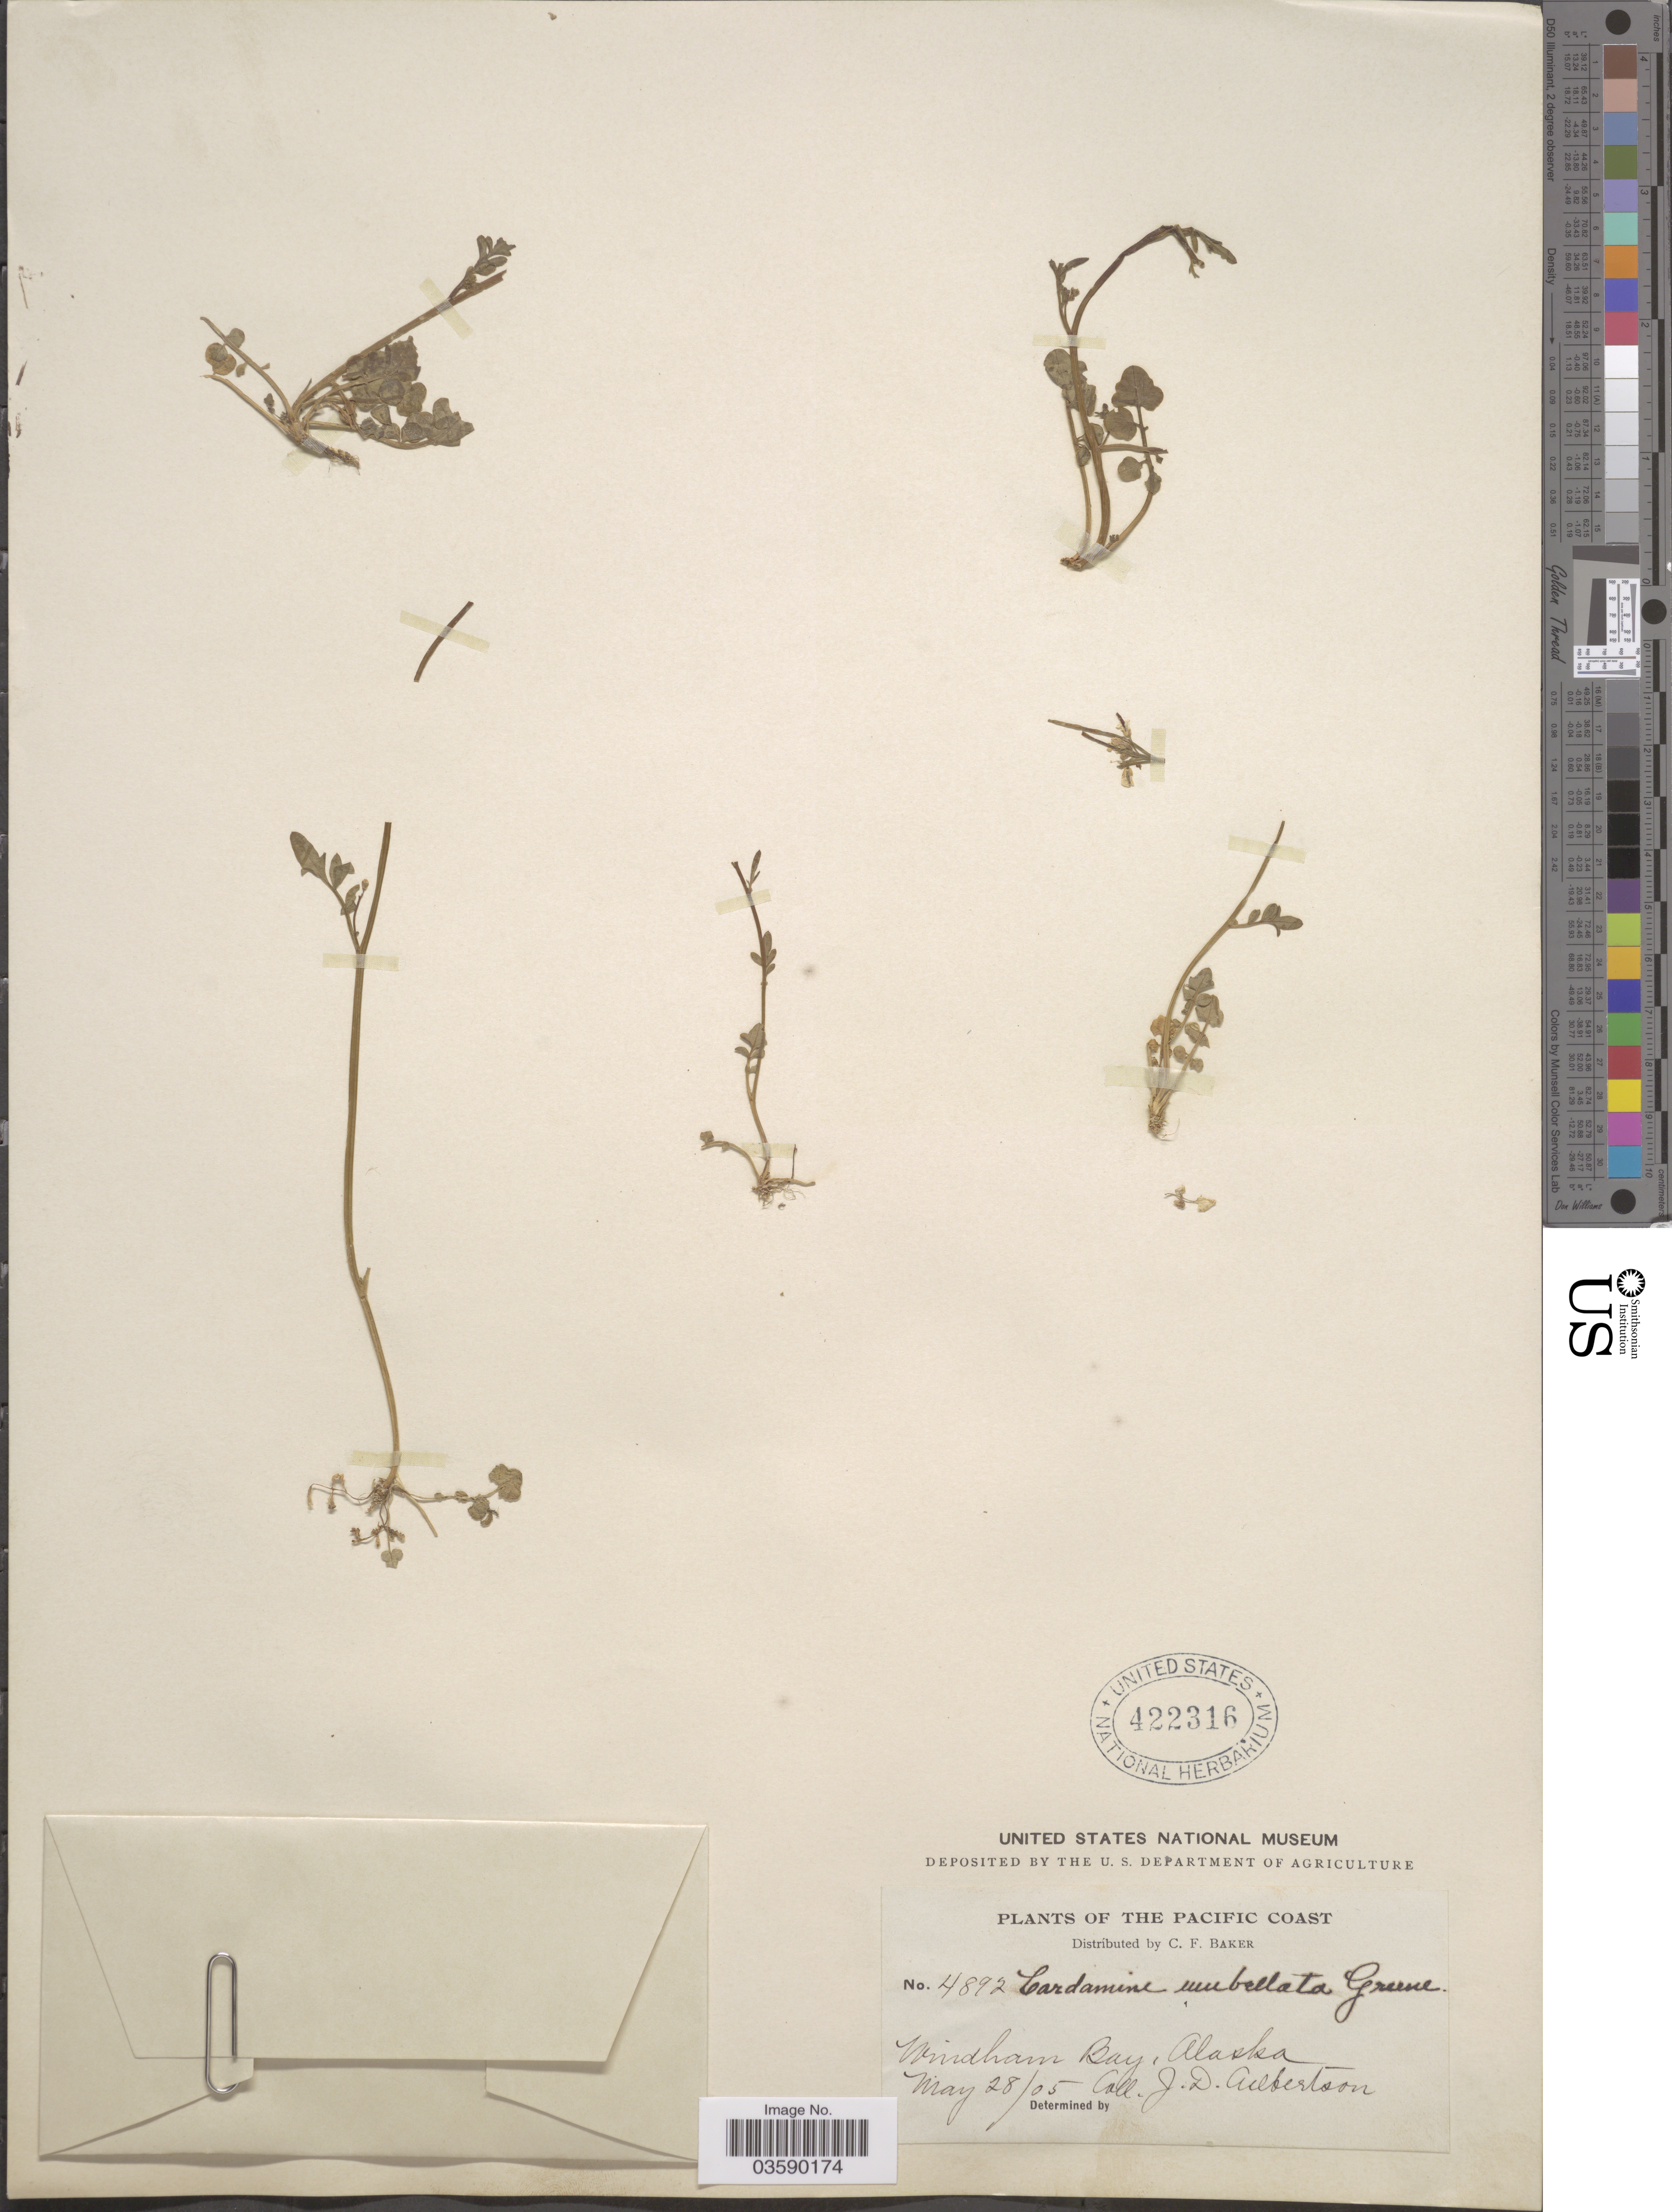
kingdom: Plantae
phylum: Tracheophyta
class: Magnoliopsida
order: Brassicales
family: Brassicaceae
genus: Cardamine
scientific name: Cardamine umbellata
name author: Greene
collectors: J. Culbertson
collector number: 4892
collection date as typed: Transcribed d/m/y: 28/5/5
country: United States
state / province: Alaska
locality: The Pacific Coast. Windham Bay.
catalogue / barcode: US 422316